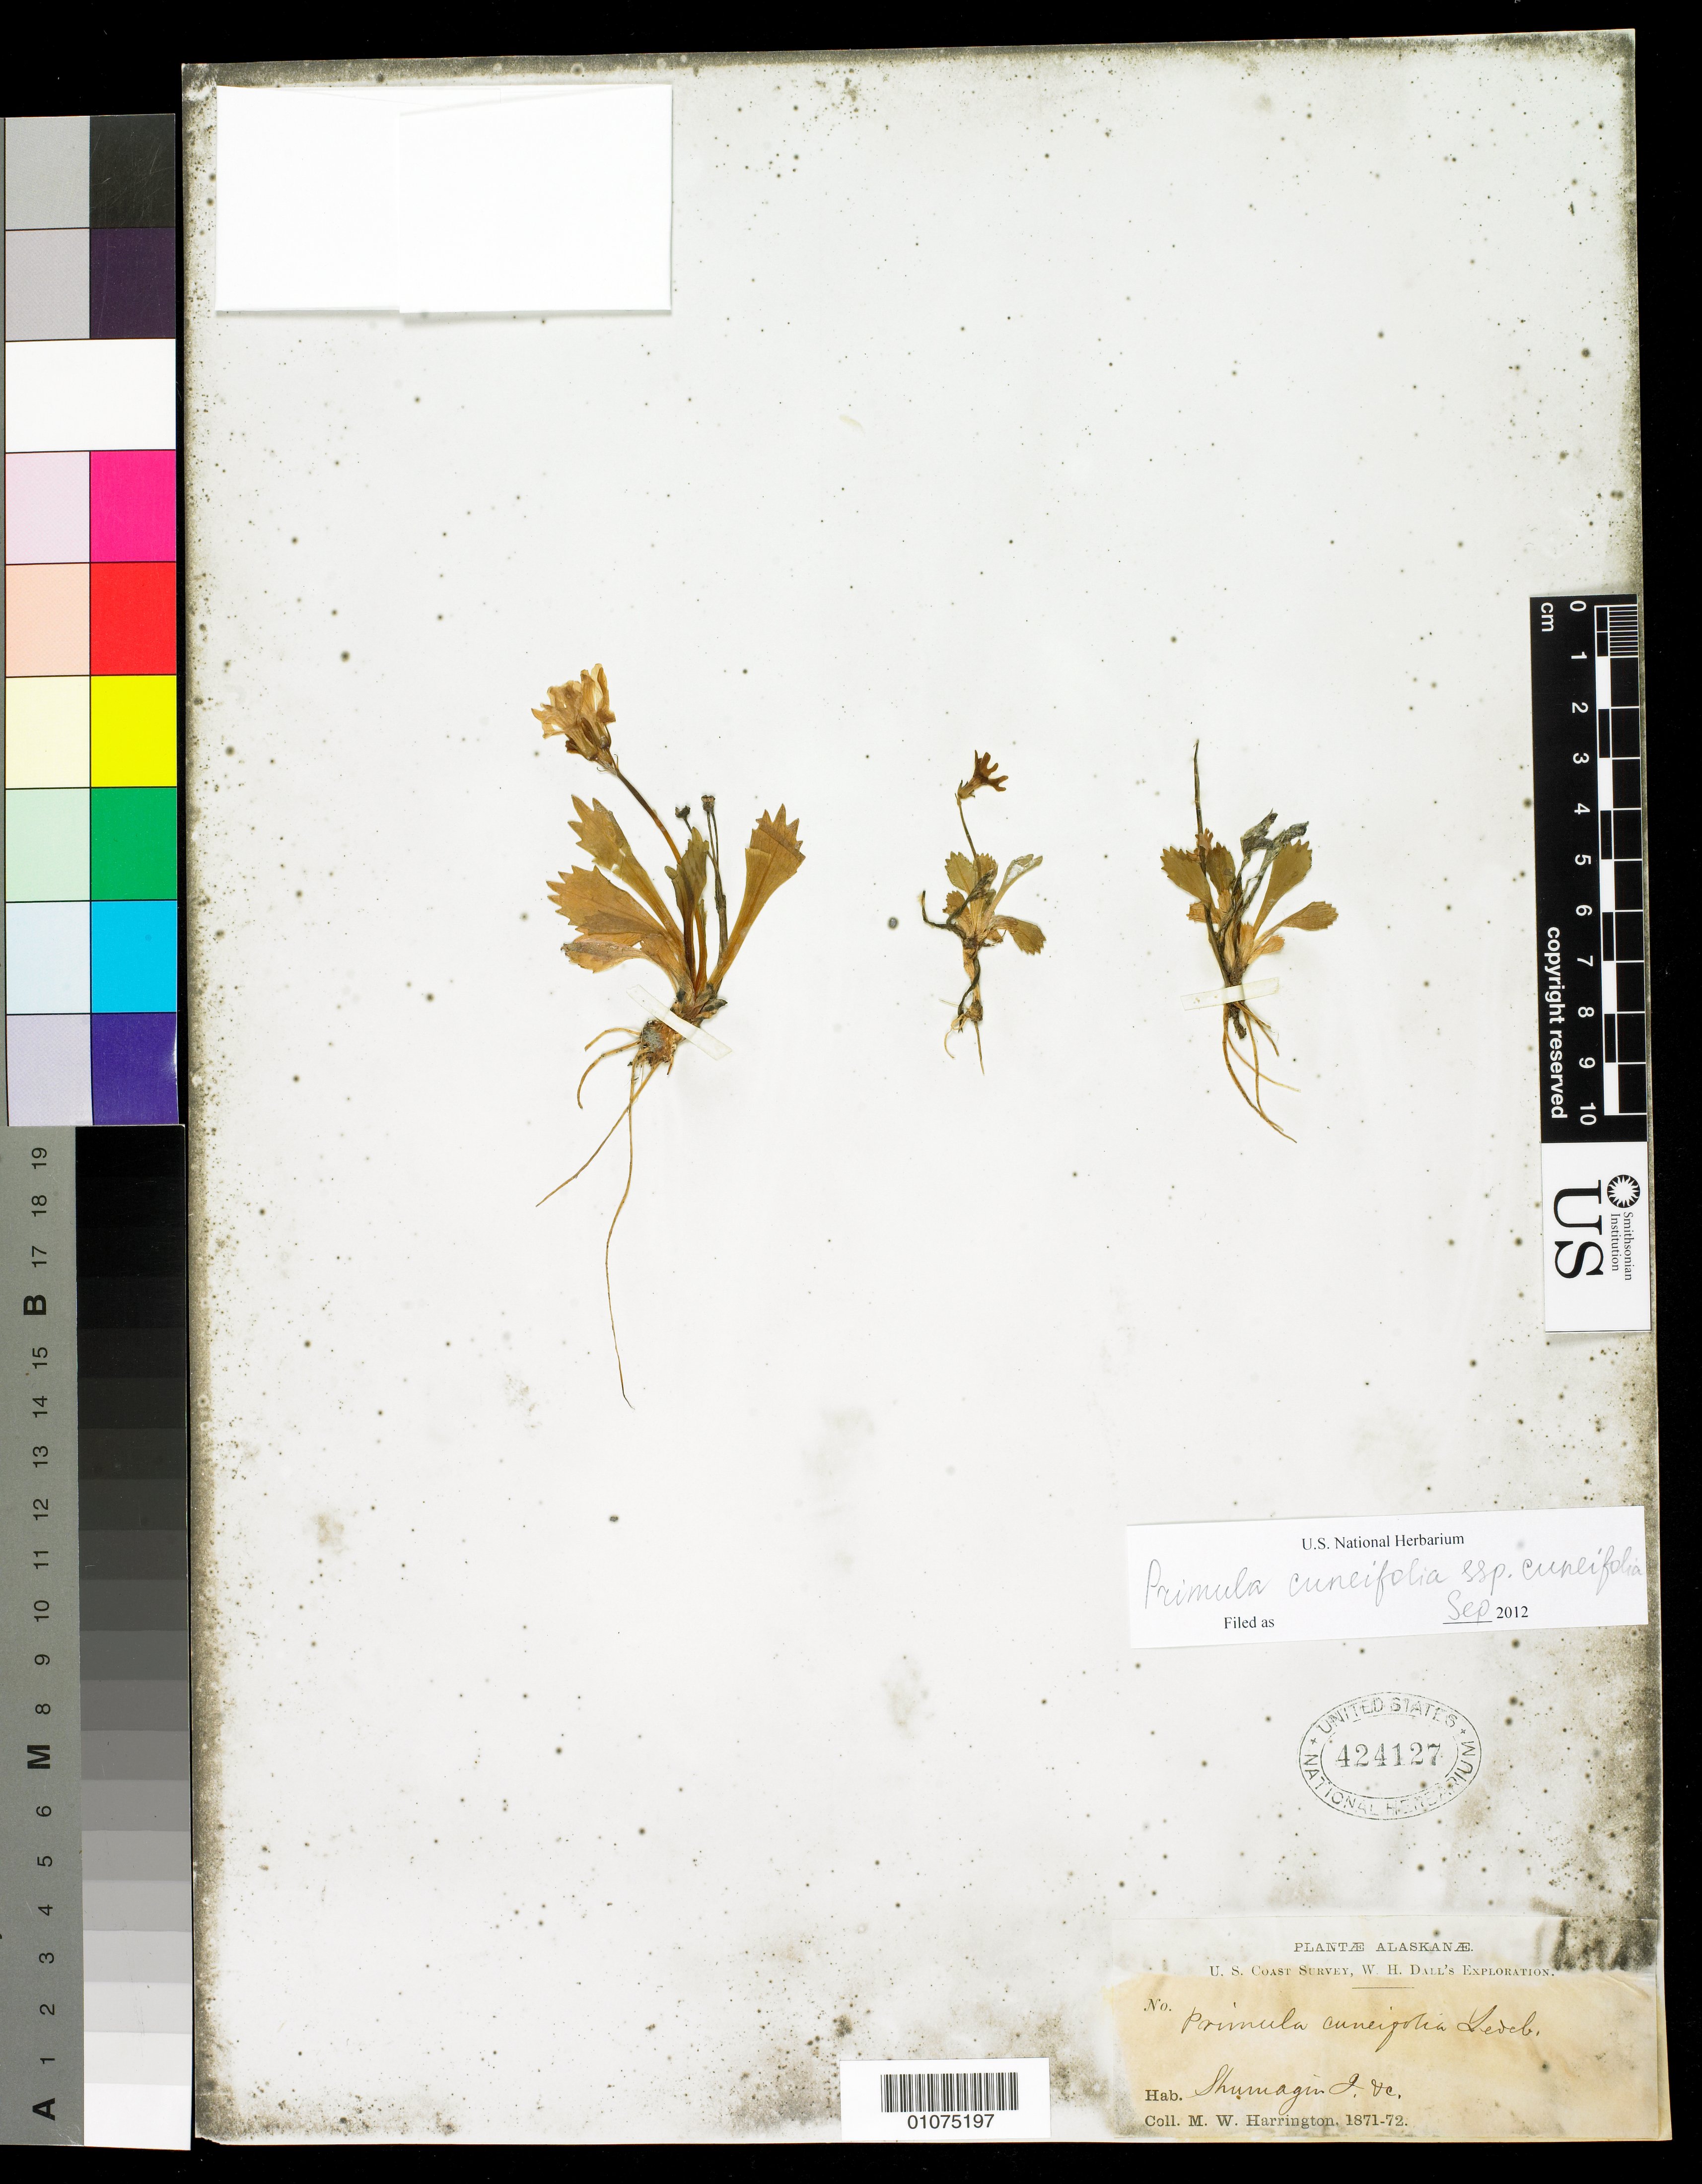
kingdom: Plantae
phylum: Tracheophyta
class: Magnoliopsida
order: Ericales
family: Primulaceae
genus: Primula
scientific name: Primula cuneifolia subsp. cuneifolia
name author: Ledeb.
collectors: M. W. Harrington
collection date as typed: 1871 to -- --- 1872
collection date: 1871/1872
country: United States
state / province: Alaska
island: Shumagin Islands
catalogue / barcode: US 424127